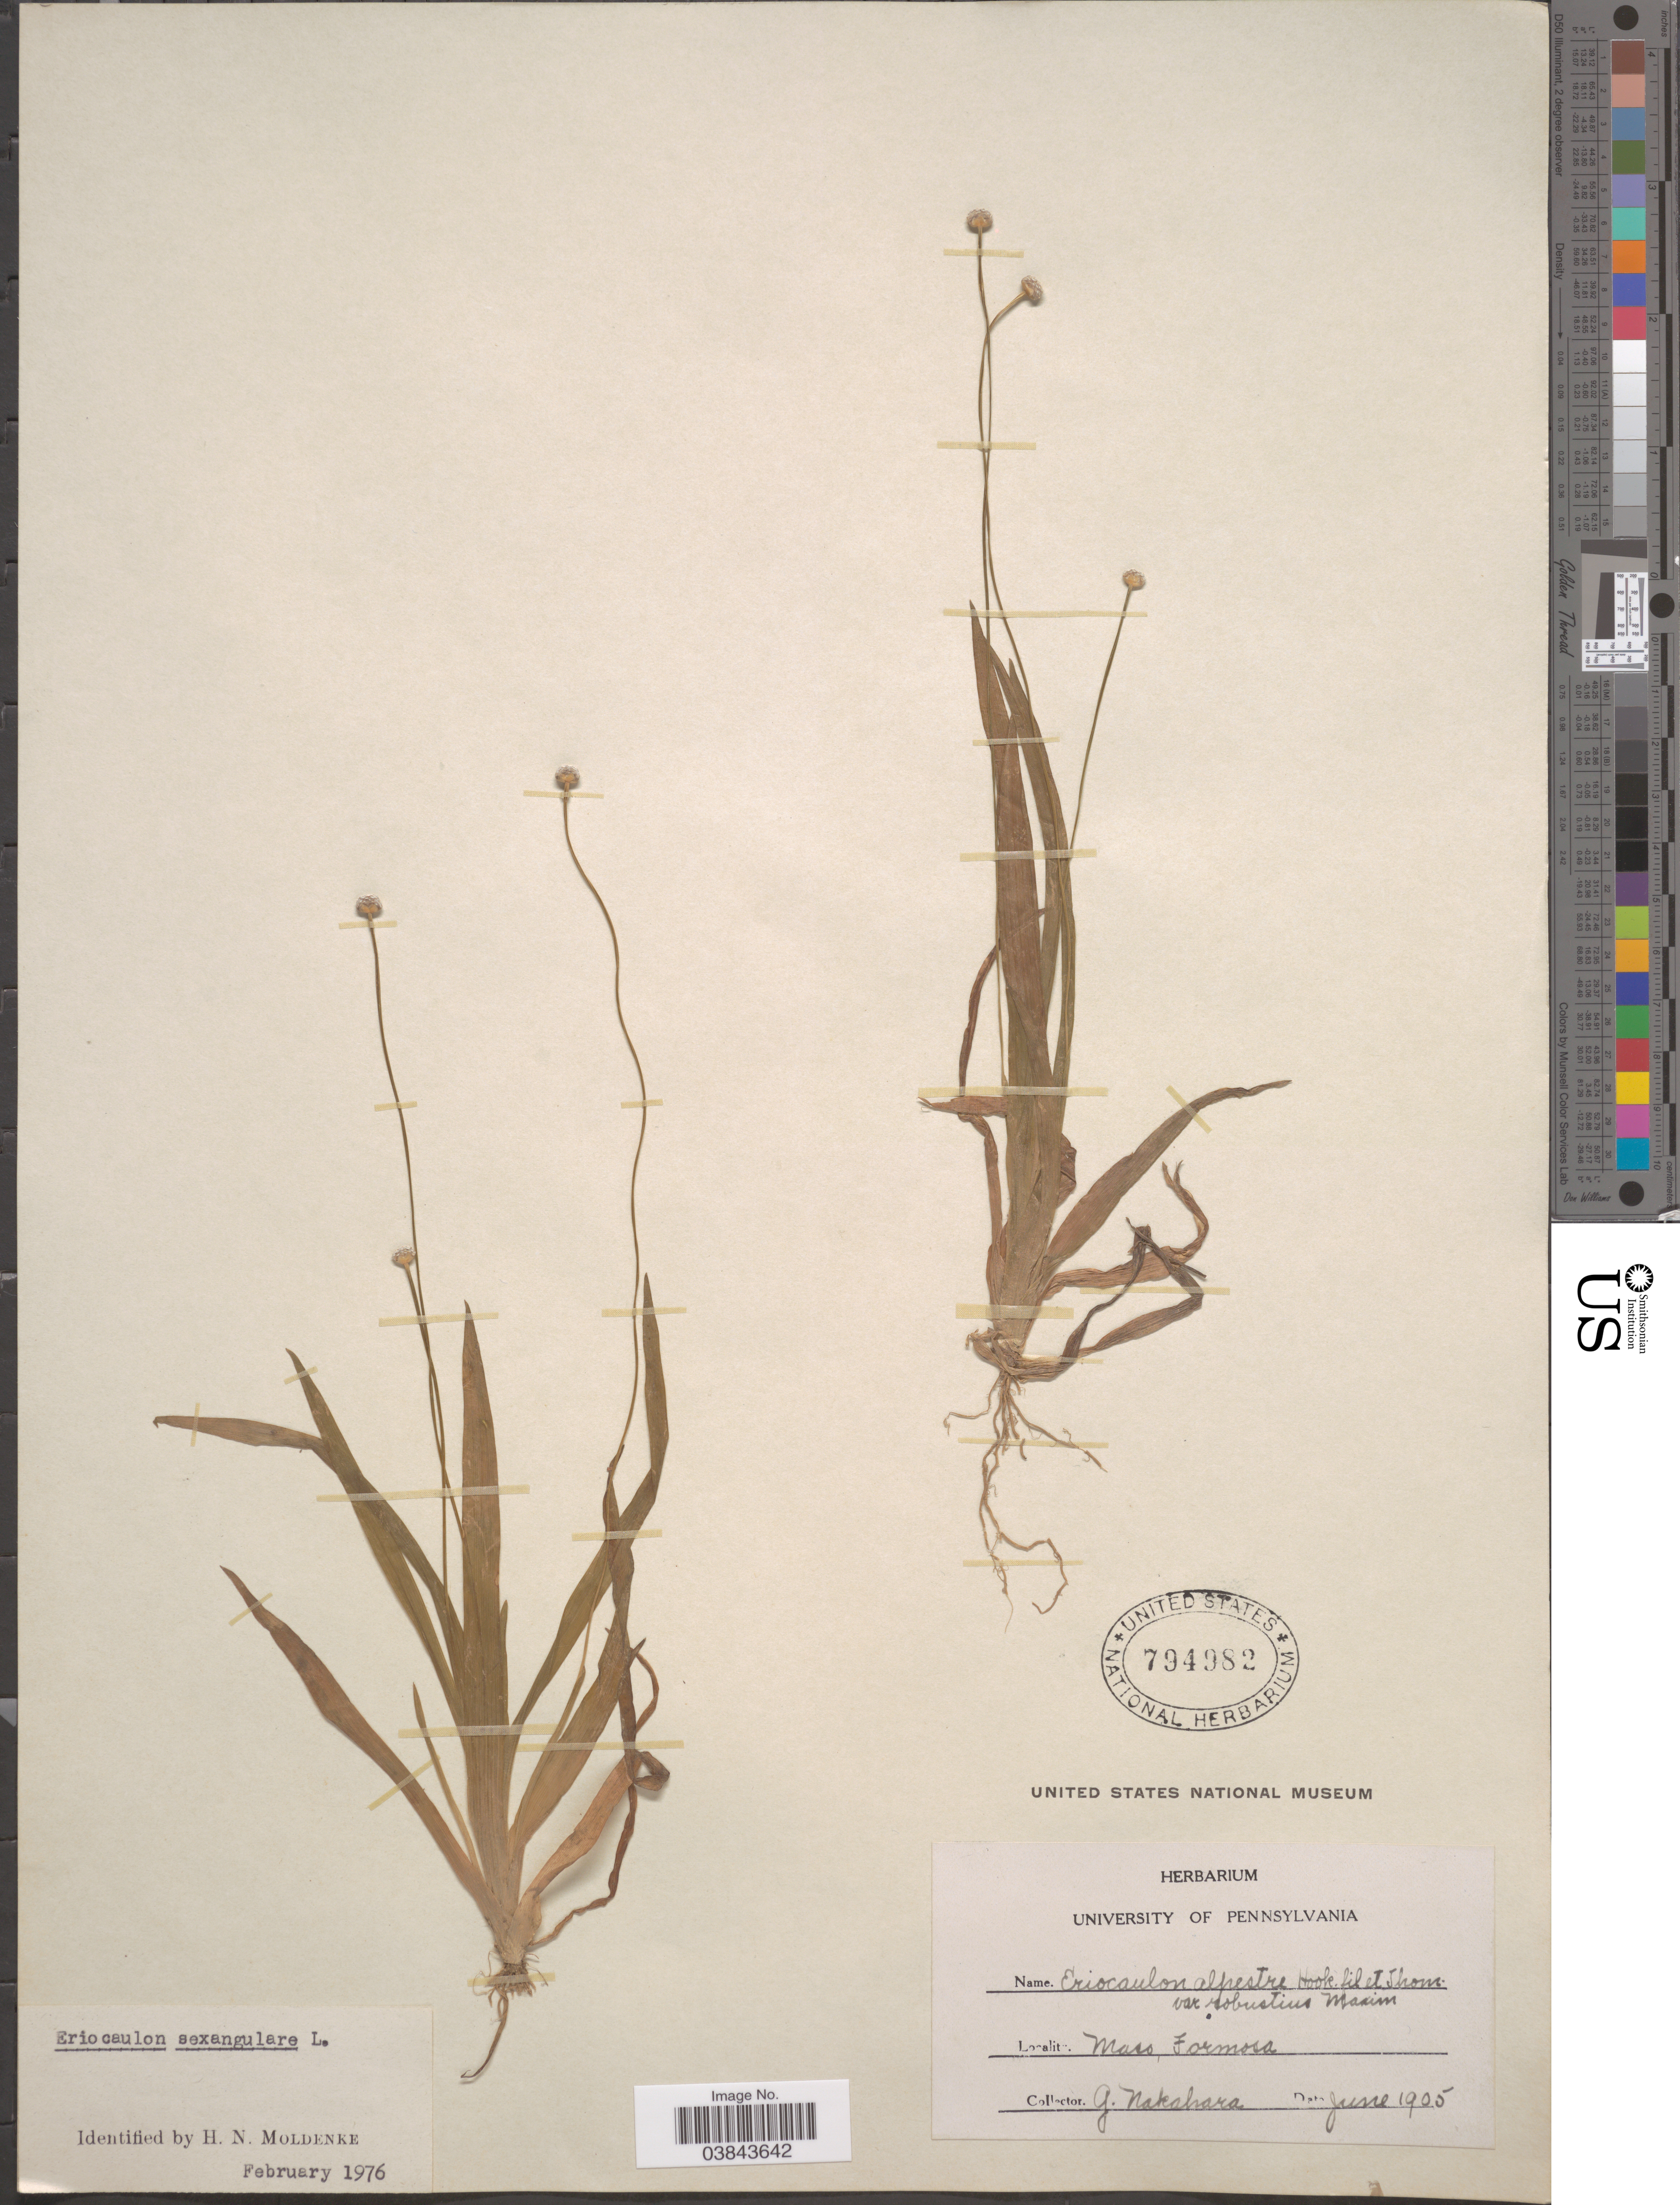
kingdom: Plantae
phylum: Tracheophyta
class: Liliopsida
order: Poales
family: Eriocaulaceae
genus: Eriocaulon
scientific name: Eriocaulon sexangulare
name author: L.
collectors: G. Nakahara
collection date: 1905-06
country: Taiwan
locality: Maos [interpreted], Formosa.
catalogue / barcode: US 794982